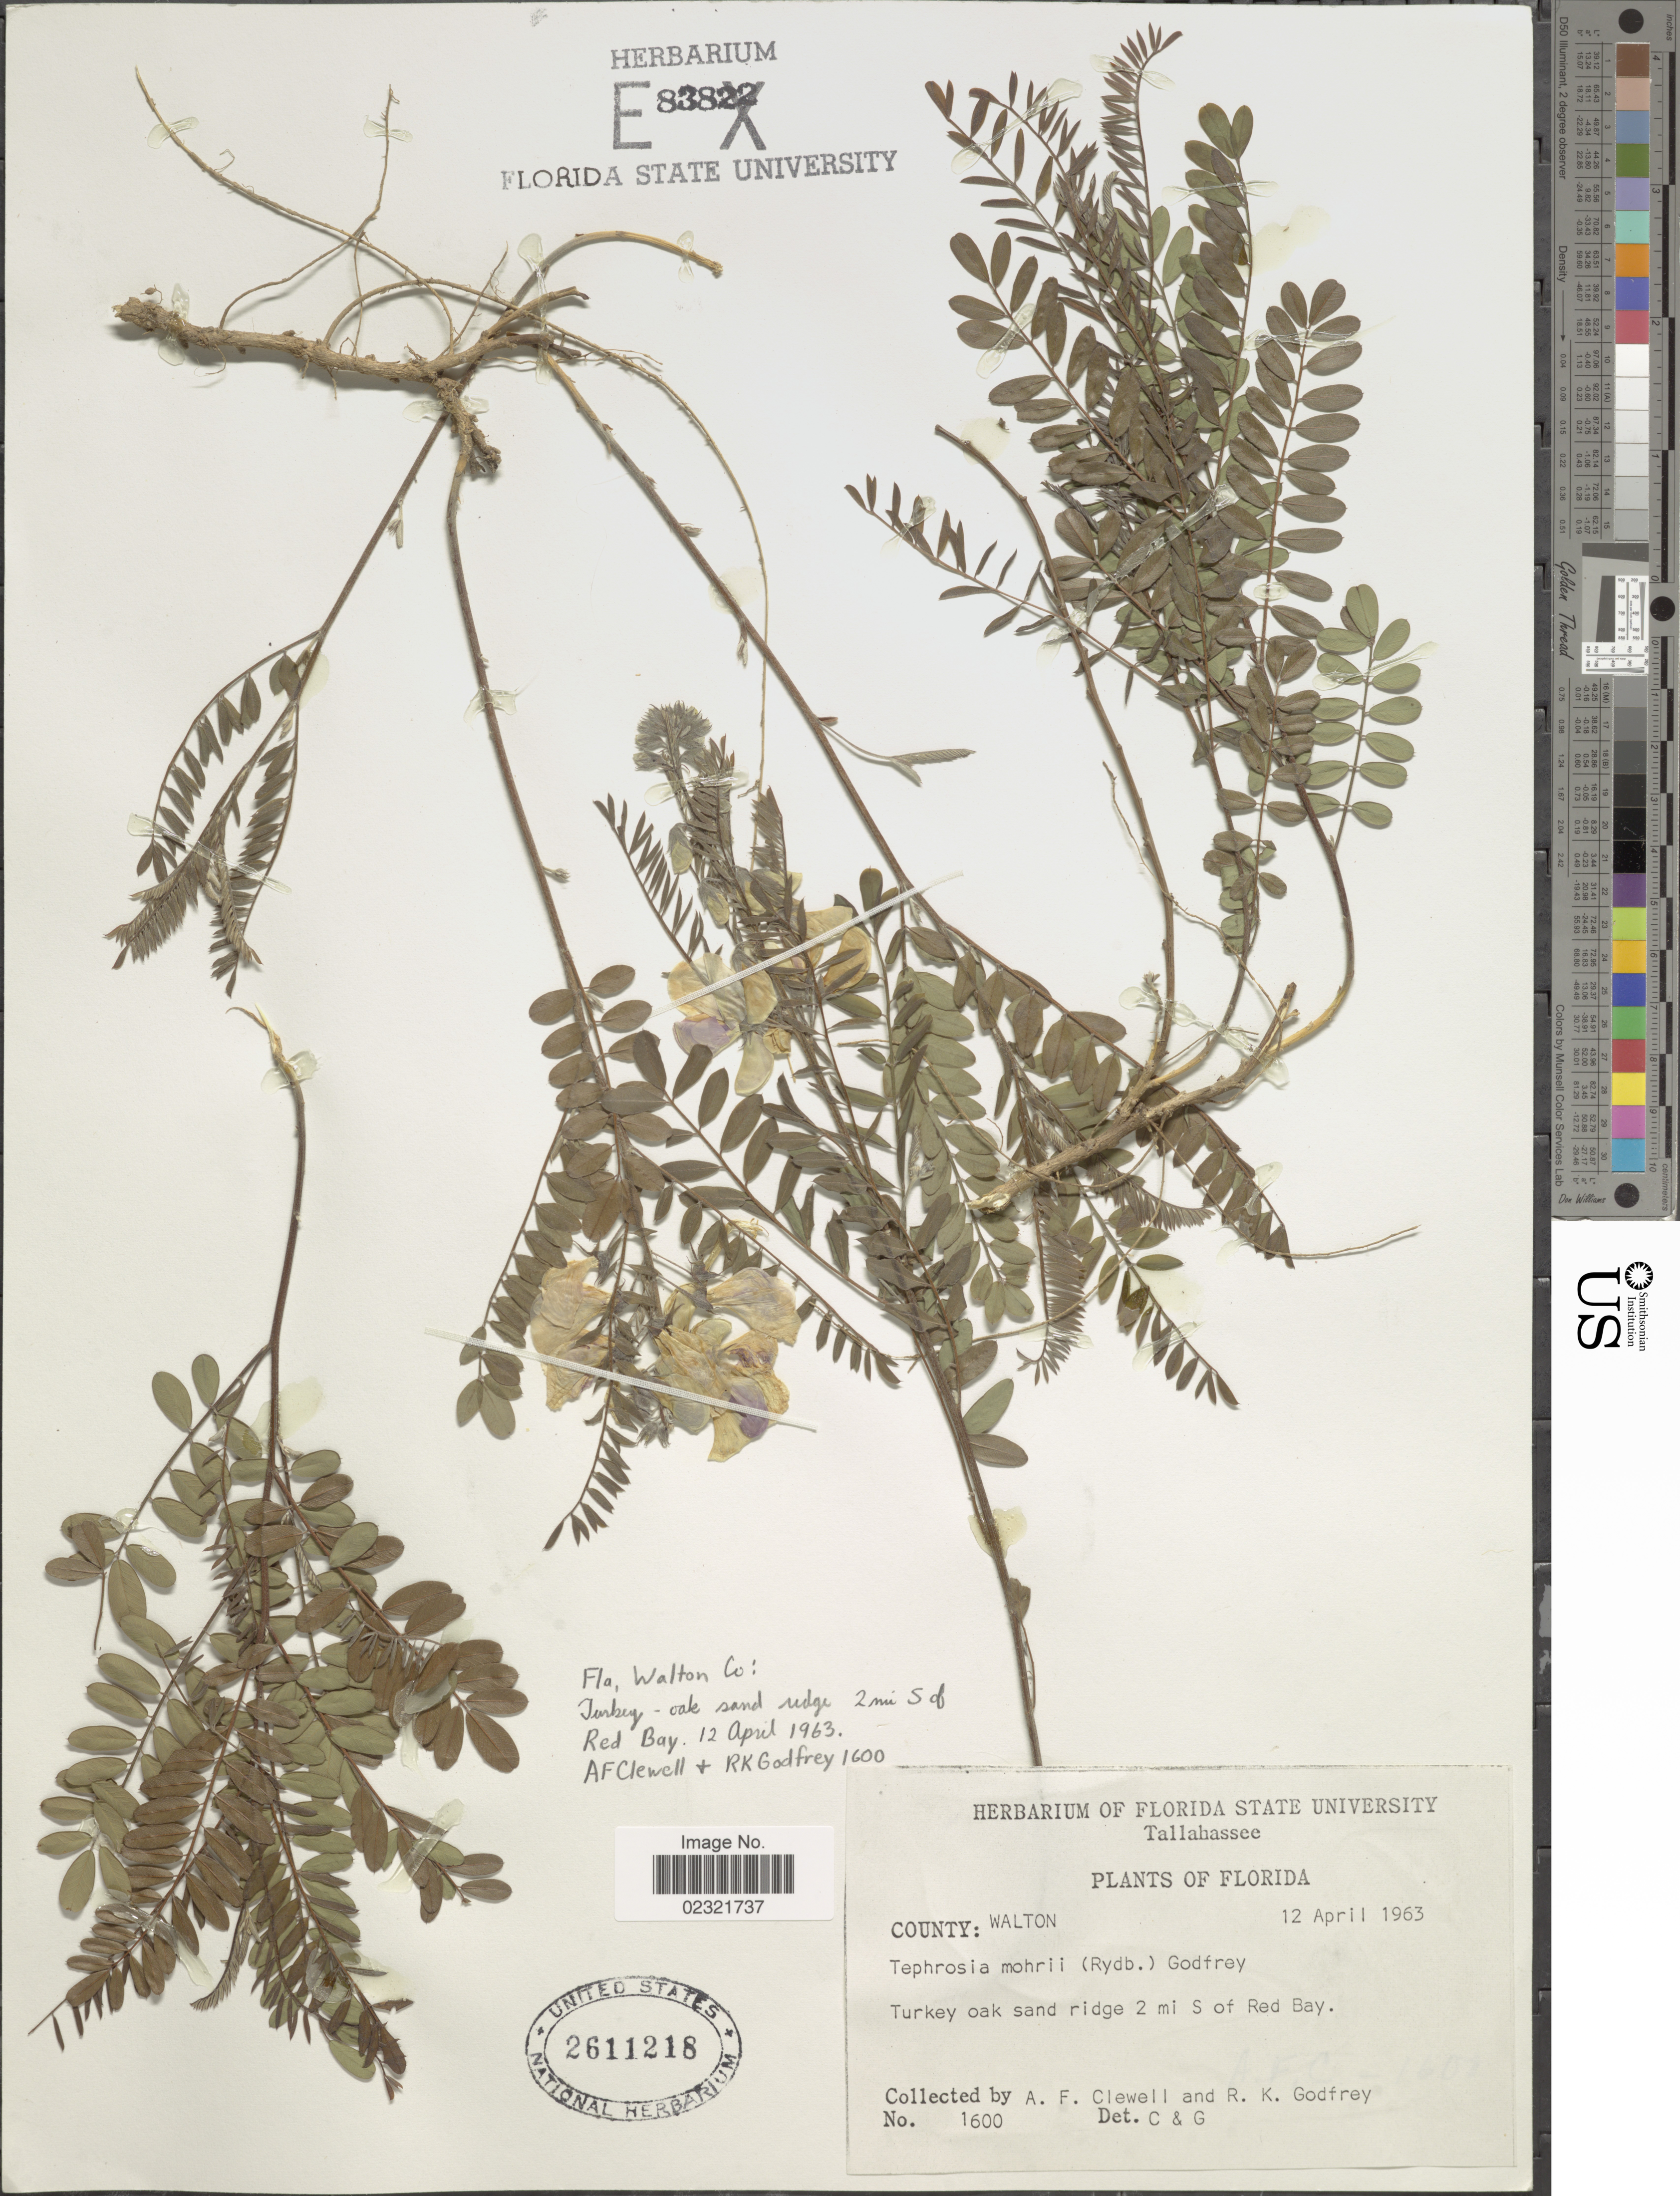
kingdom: Plantae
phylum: Tracheophyta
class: Magnoliopsida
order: Fabales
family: Fabaceae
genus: Tephrosia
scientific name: Tephrosia mohrii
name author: (Rydb.) R.K. Godfrey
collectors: A. Clewell & R. K. Godfrey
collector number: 1600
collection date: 1963-04-12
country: United States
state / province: Florida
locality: Walton, Turkey oak sand ridge 2 mi S of Red Bay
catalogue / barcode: US 2611218